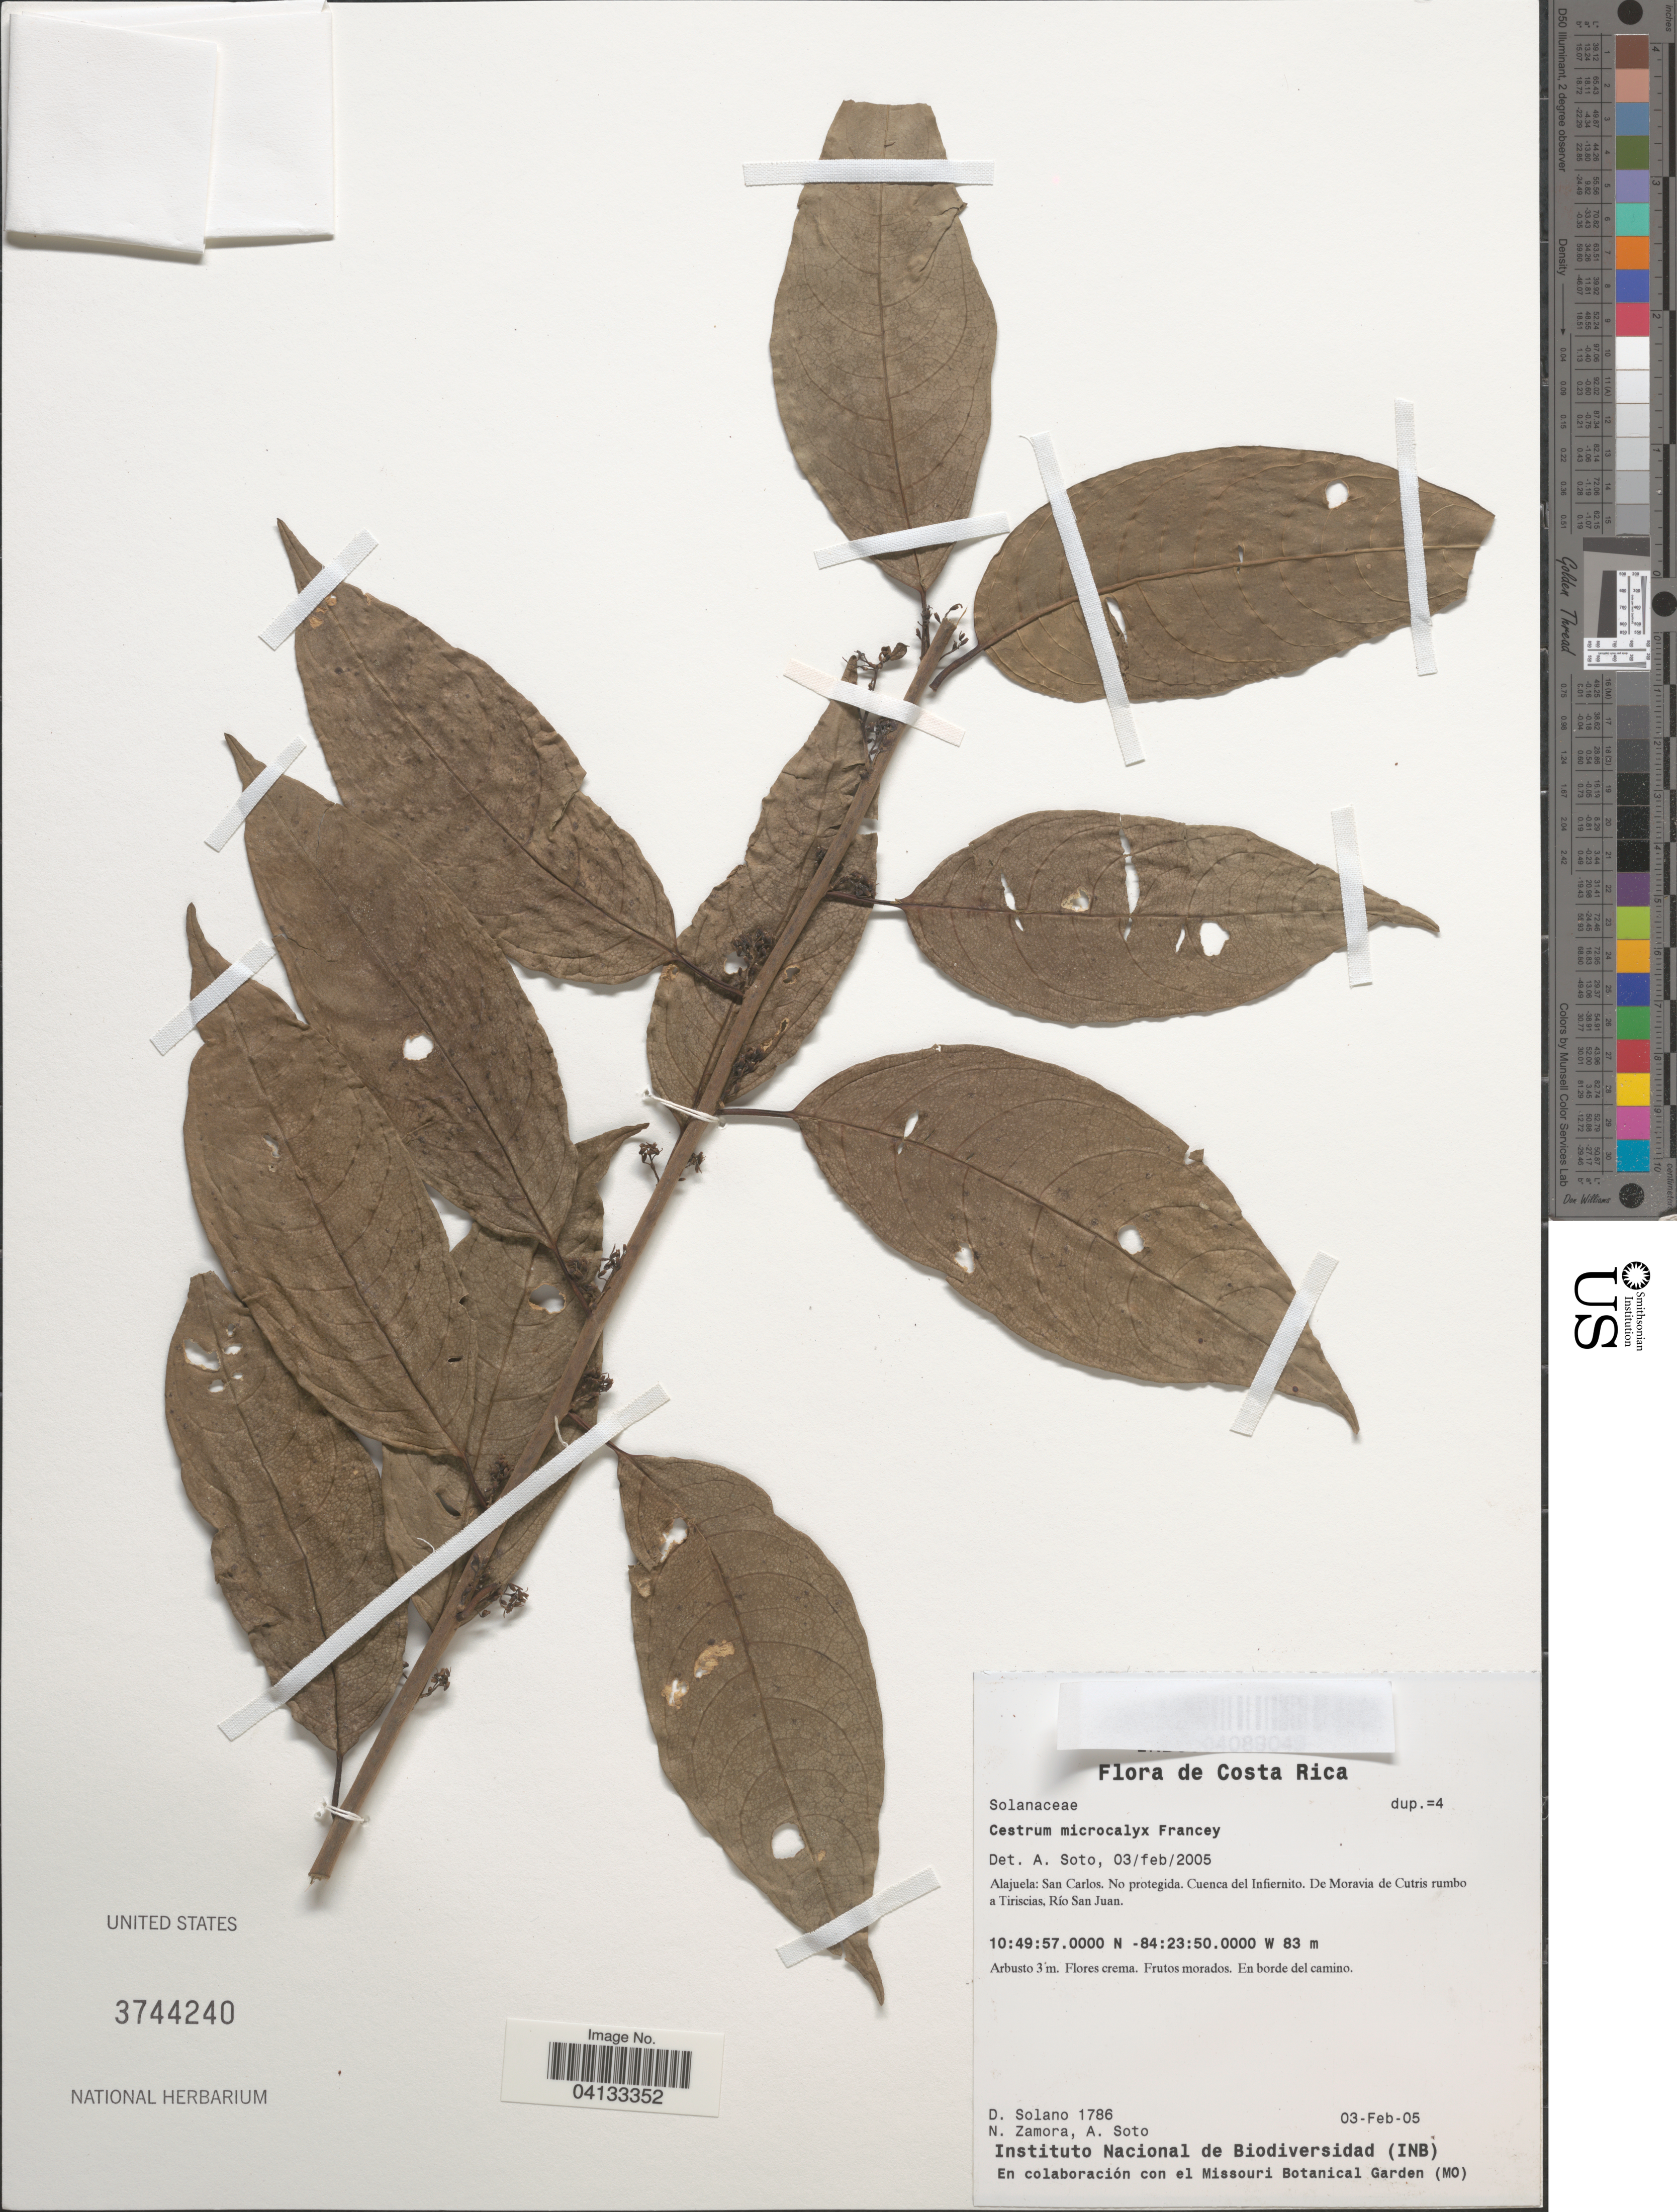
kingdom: Plantae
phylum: Tracheophyta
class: Magnoliopsida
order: Solanales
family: Solanaceae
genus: Cestrum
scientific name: Cestrum microcalyx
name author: Francey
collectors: D. Solano, N. Zamora & A. Soto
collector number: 1786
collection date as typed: Transcribed d/m/y: 3/2/5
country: Costa Rica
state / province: Alajuela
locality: San Carlos. No protegida. Cuenca del Infiernito. De Moravia de Cutris rumbo a Tiriscias, Río San Juan.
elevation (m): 83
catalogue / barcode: US 3744240